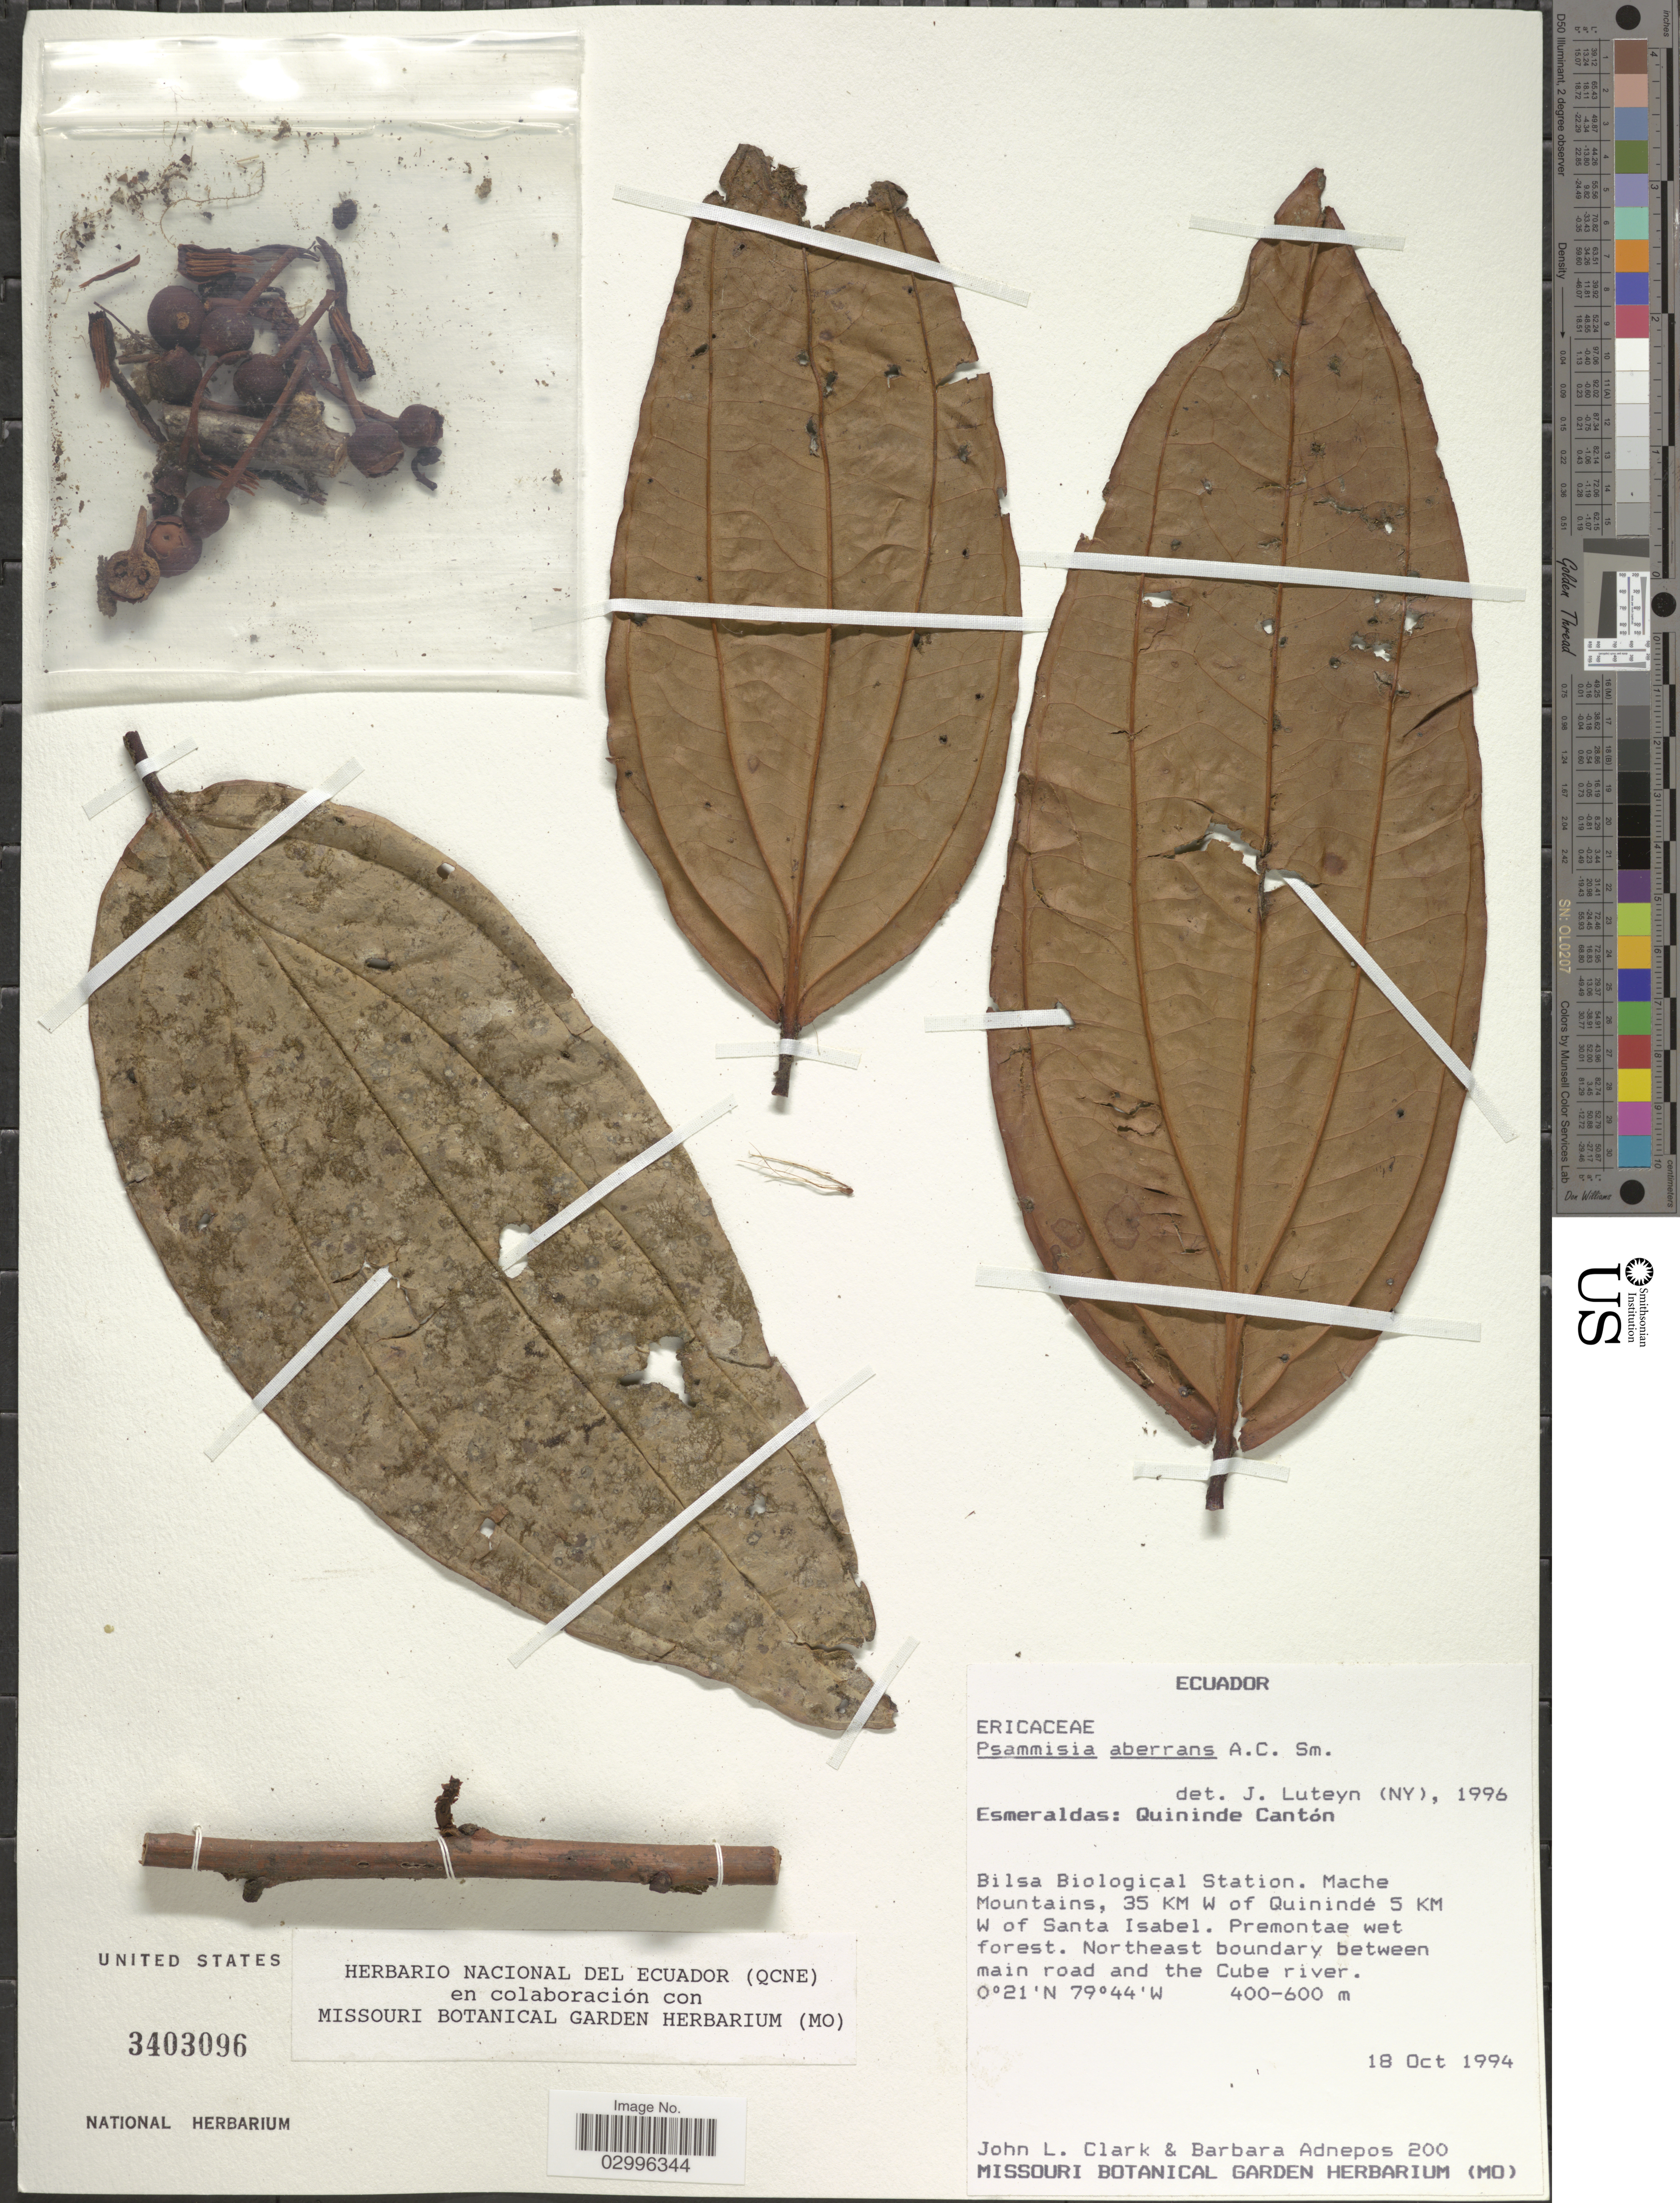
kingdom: Plantae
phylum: Tracheophyta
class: Magnoliopsida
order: Ericales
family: Ericaceae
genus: Psammisia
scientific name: Psammisia aberrans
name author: A.C. Sm.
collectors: J. L. Clark & B. Adnepos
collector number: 200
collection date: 1994-10-18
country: Ecuador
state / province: Esmeraldas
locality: Quininde Cantón. Bilsa Biological Station. Mache Mountains, 35 KM W of Quinindé 5 KM W of Santa Isabel.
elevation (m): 400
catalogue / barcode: US 3403096